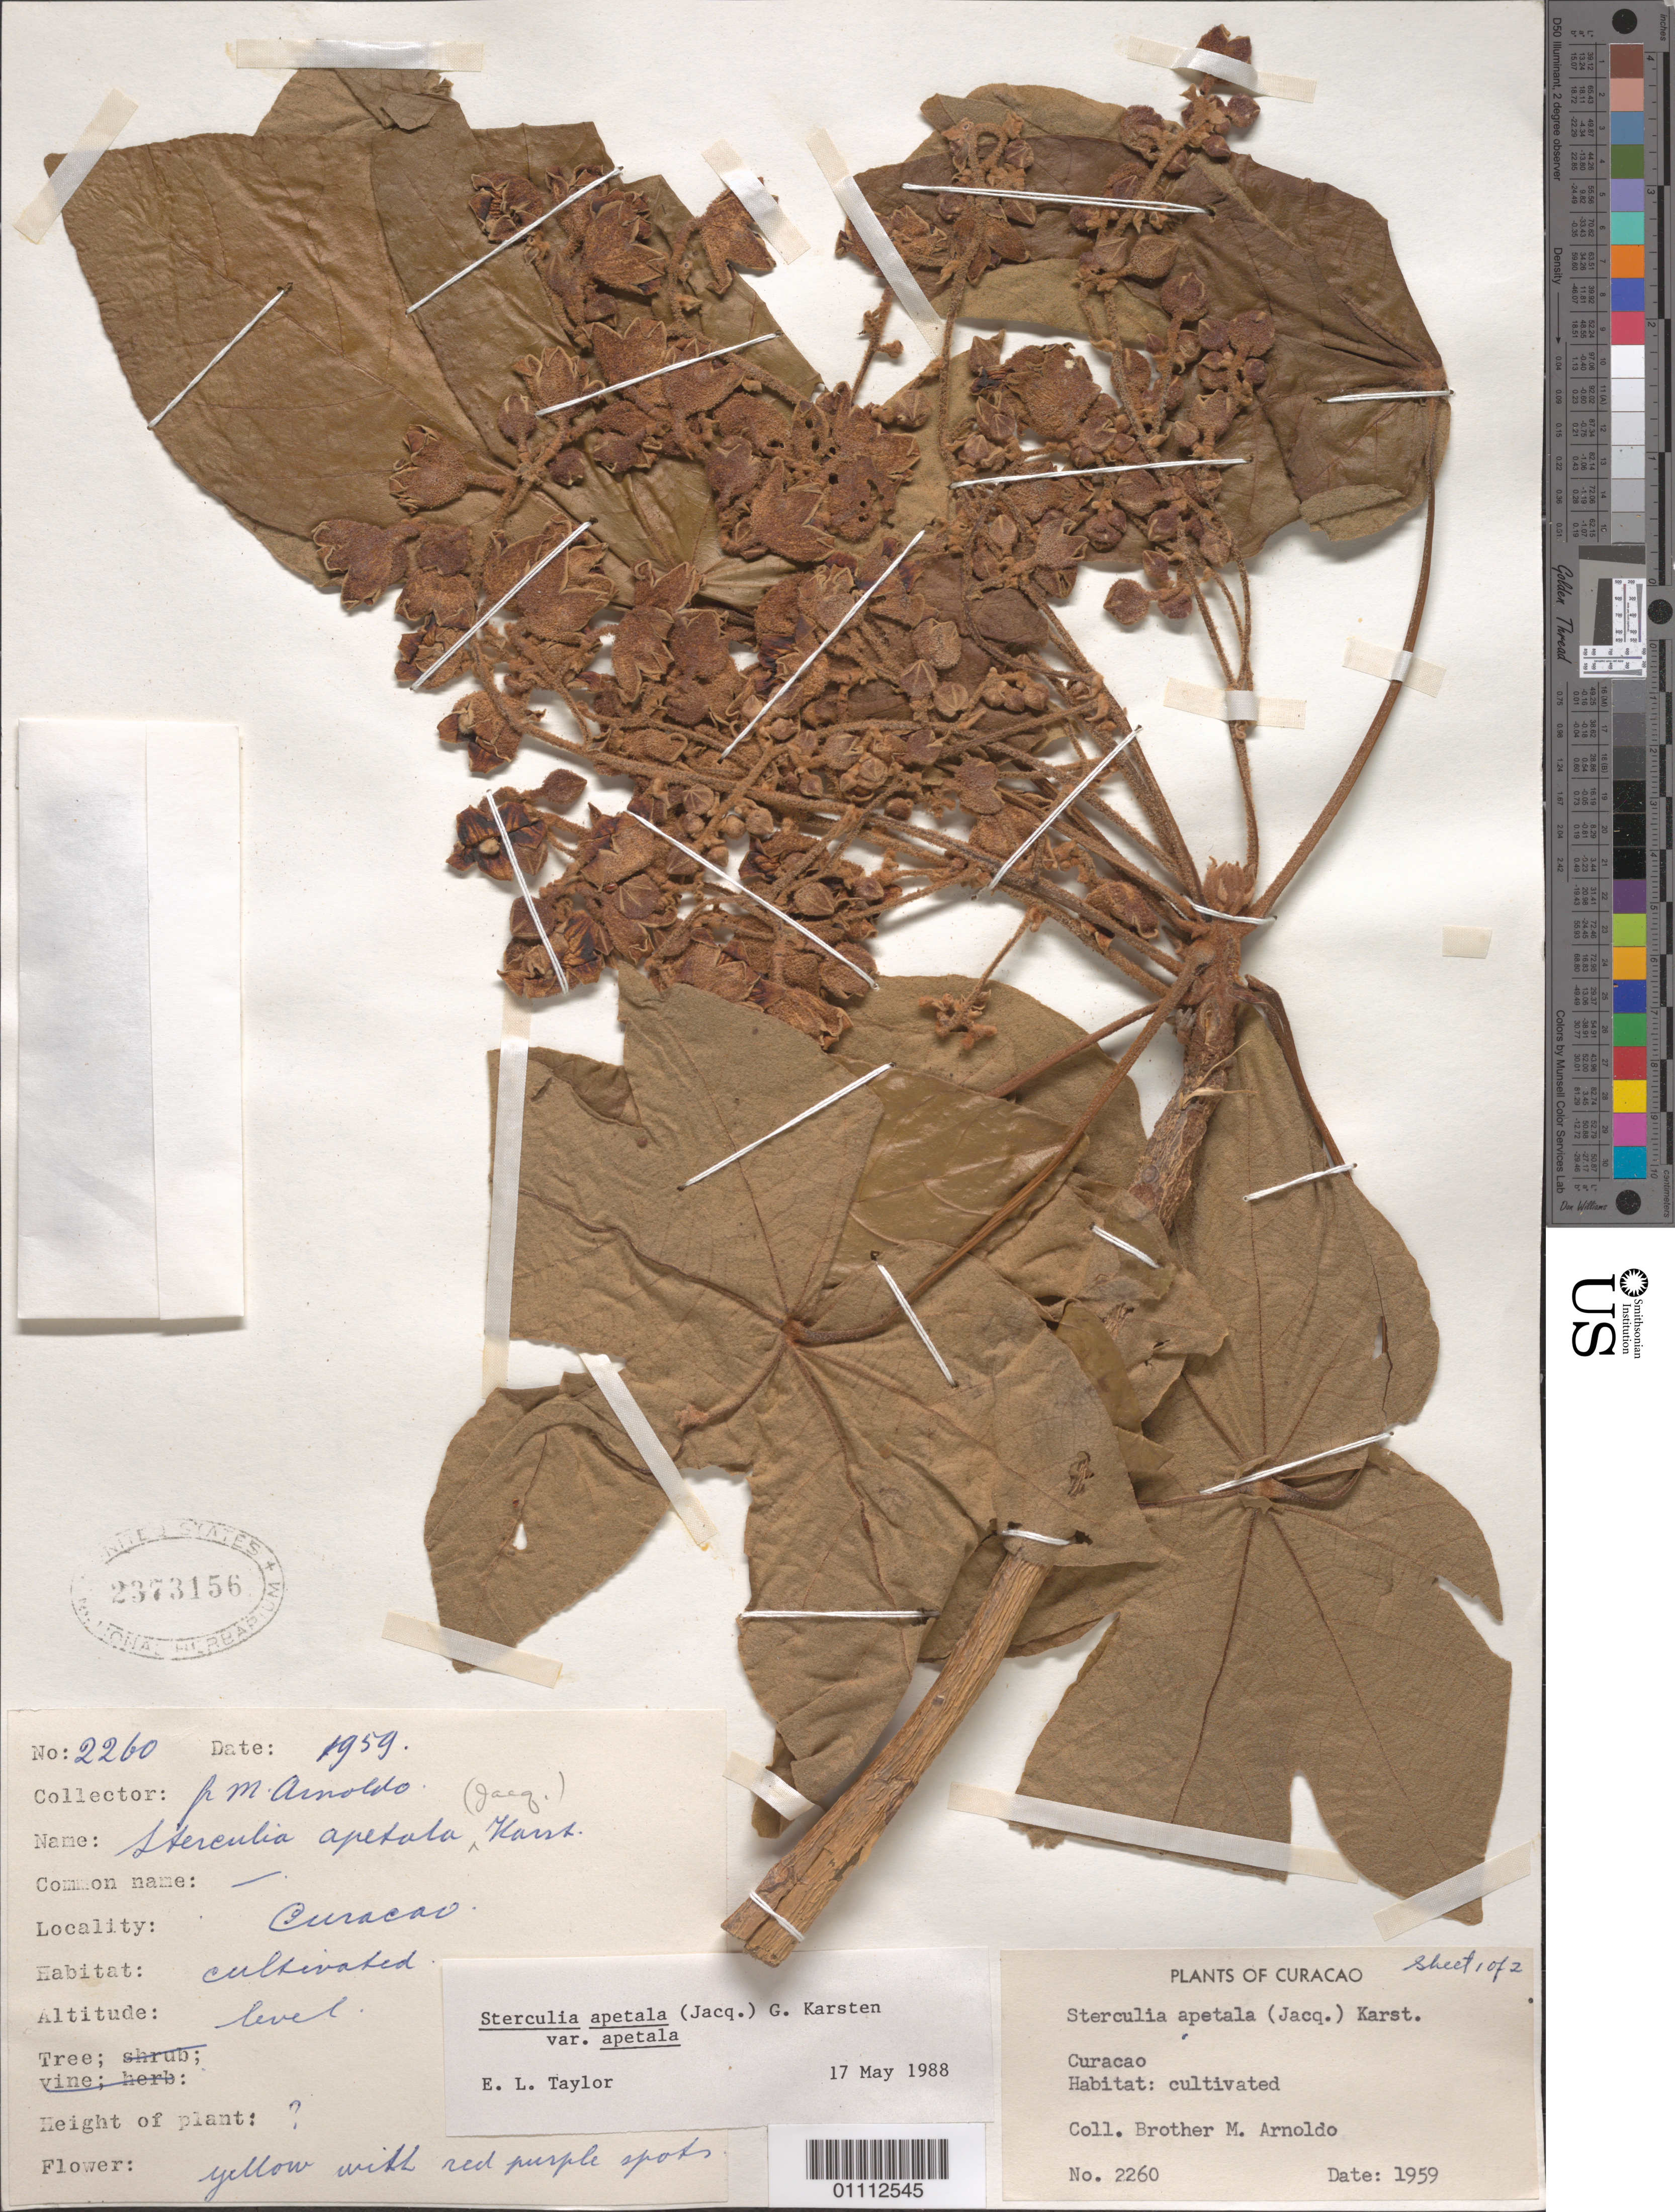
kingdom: Plantae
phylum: Tracheophyta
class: Magnoliopsida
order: Malvales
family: Malvaceae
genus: Sterculia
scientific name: Sterculia apetala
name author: (Jacq.) H. Karst.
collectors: N. Arnoldo-Broeders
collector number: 2260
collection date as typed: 1959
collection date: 1959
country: Curaçao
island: Curaçao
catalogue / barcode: US 2373156